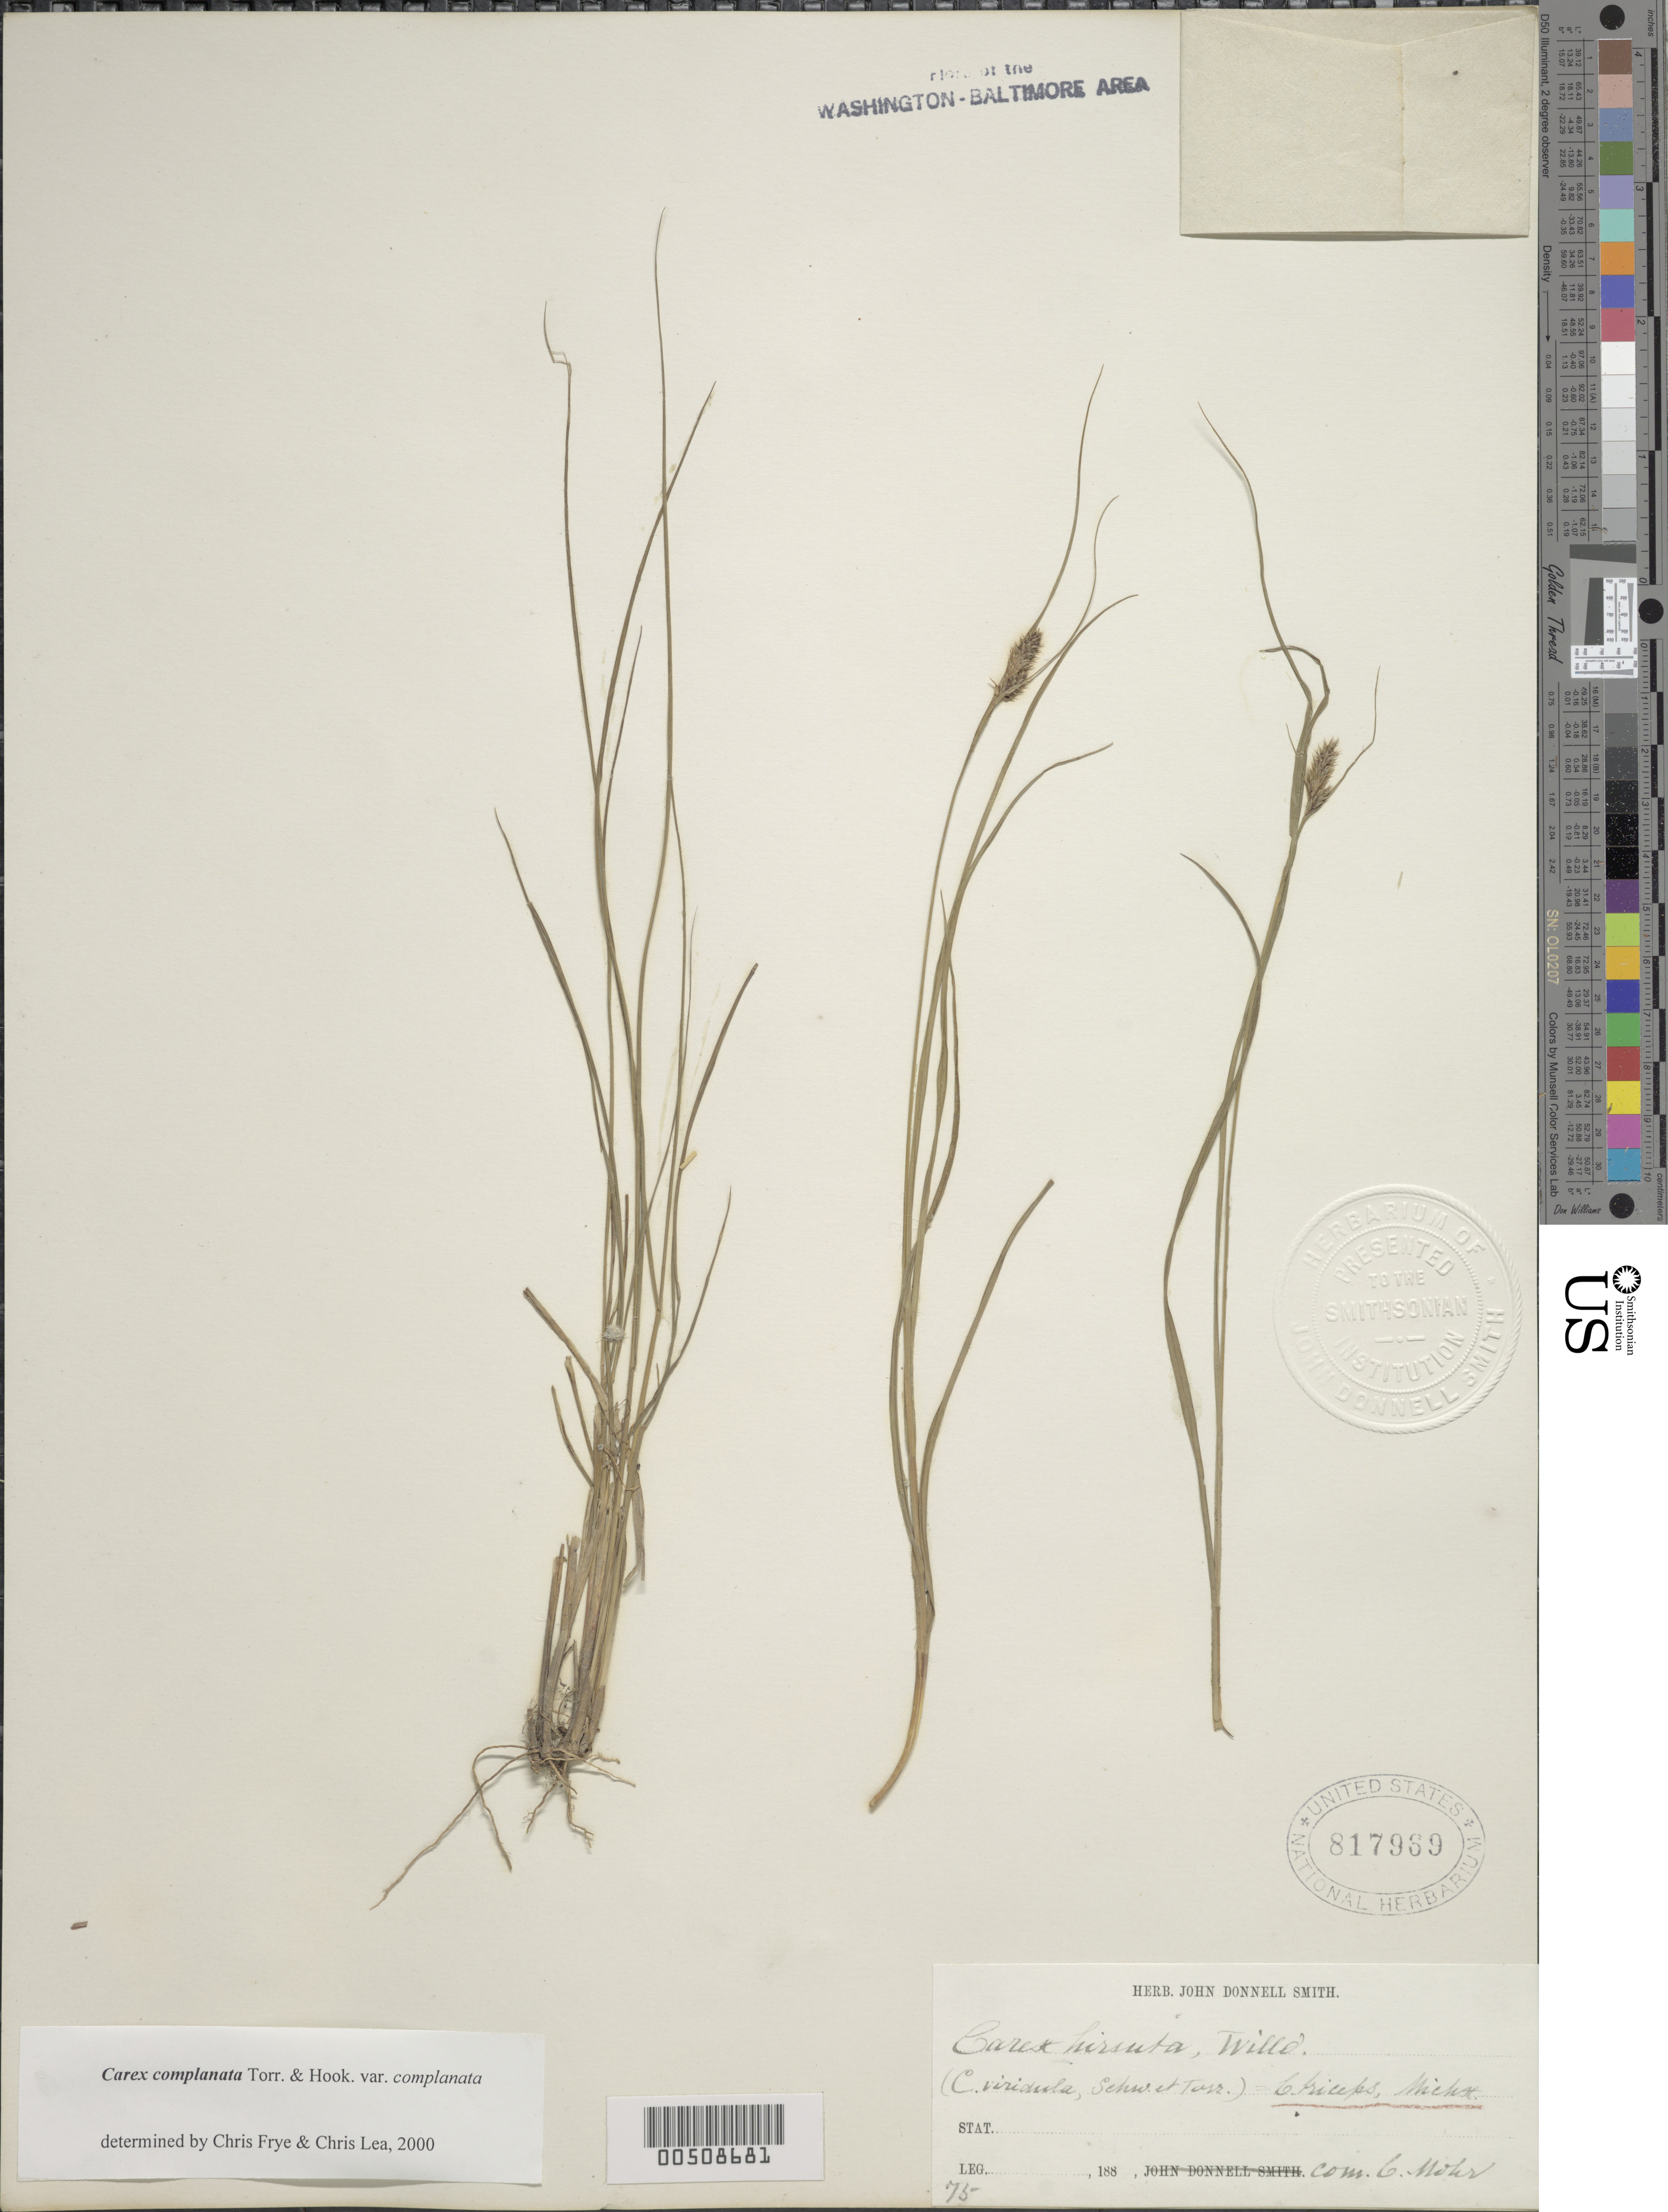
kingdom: Plantae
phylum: Tracheophyta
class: Liliopsida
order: Poales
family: Cyperaceae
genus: Carex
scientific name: Carex complanata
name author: Torr. & Hook.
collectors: C. T. Mohr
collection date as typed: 188-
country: United States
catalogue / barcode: US 817969